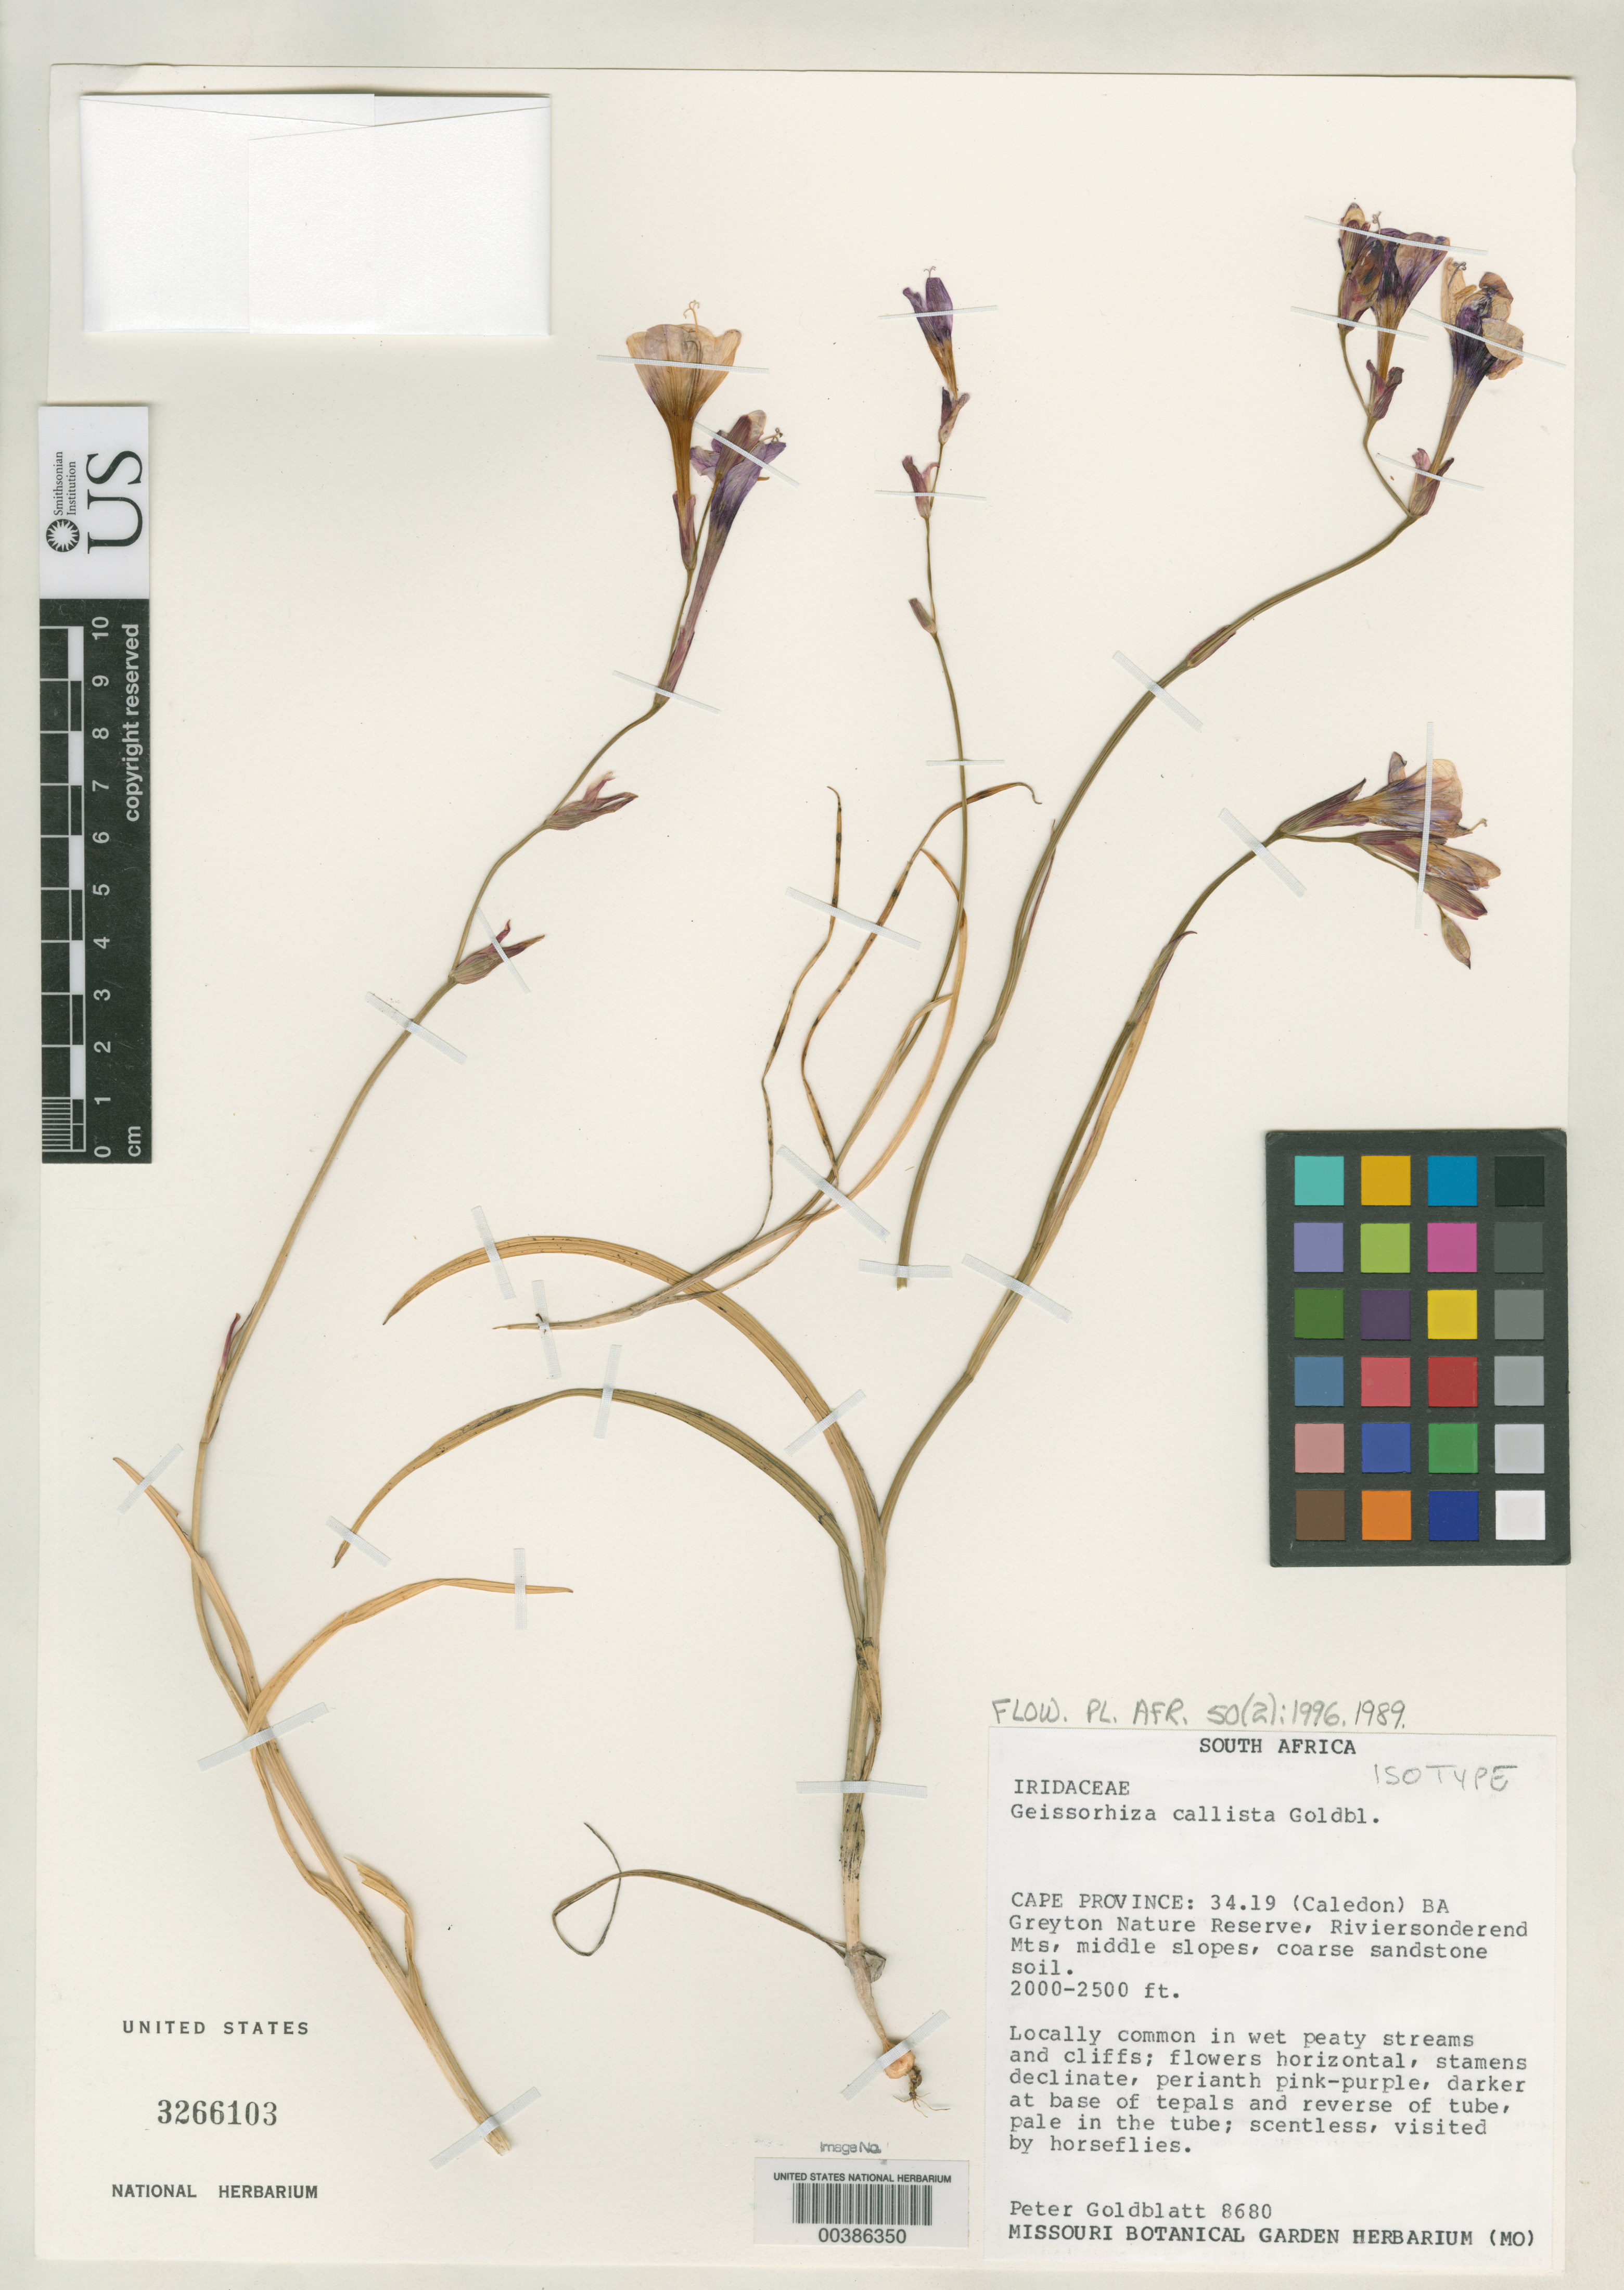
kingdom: Plantae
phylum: Tracheophyta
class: Liliopsida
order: Asparagales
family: Iridaceae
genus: Geissorhiza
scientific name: Geissorhiza callista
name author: Goldblatt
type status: Isotype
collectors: P. Goldblatt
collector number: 8680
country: South Africa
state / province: Western Cape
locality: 34.19 Bagreyton Nature Reserve, Riviersonderend Mountains, middle slopes. Caledon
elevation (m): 610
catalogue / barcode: US 3266103